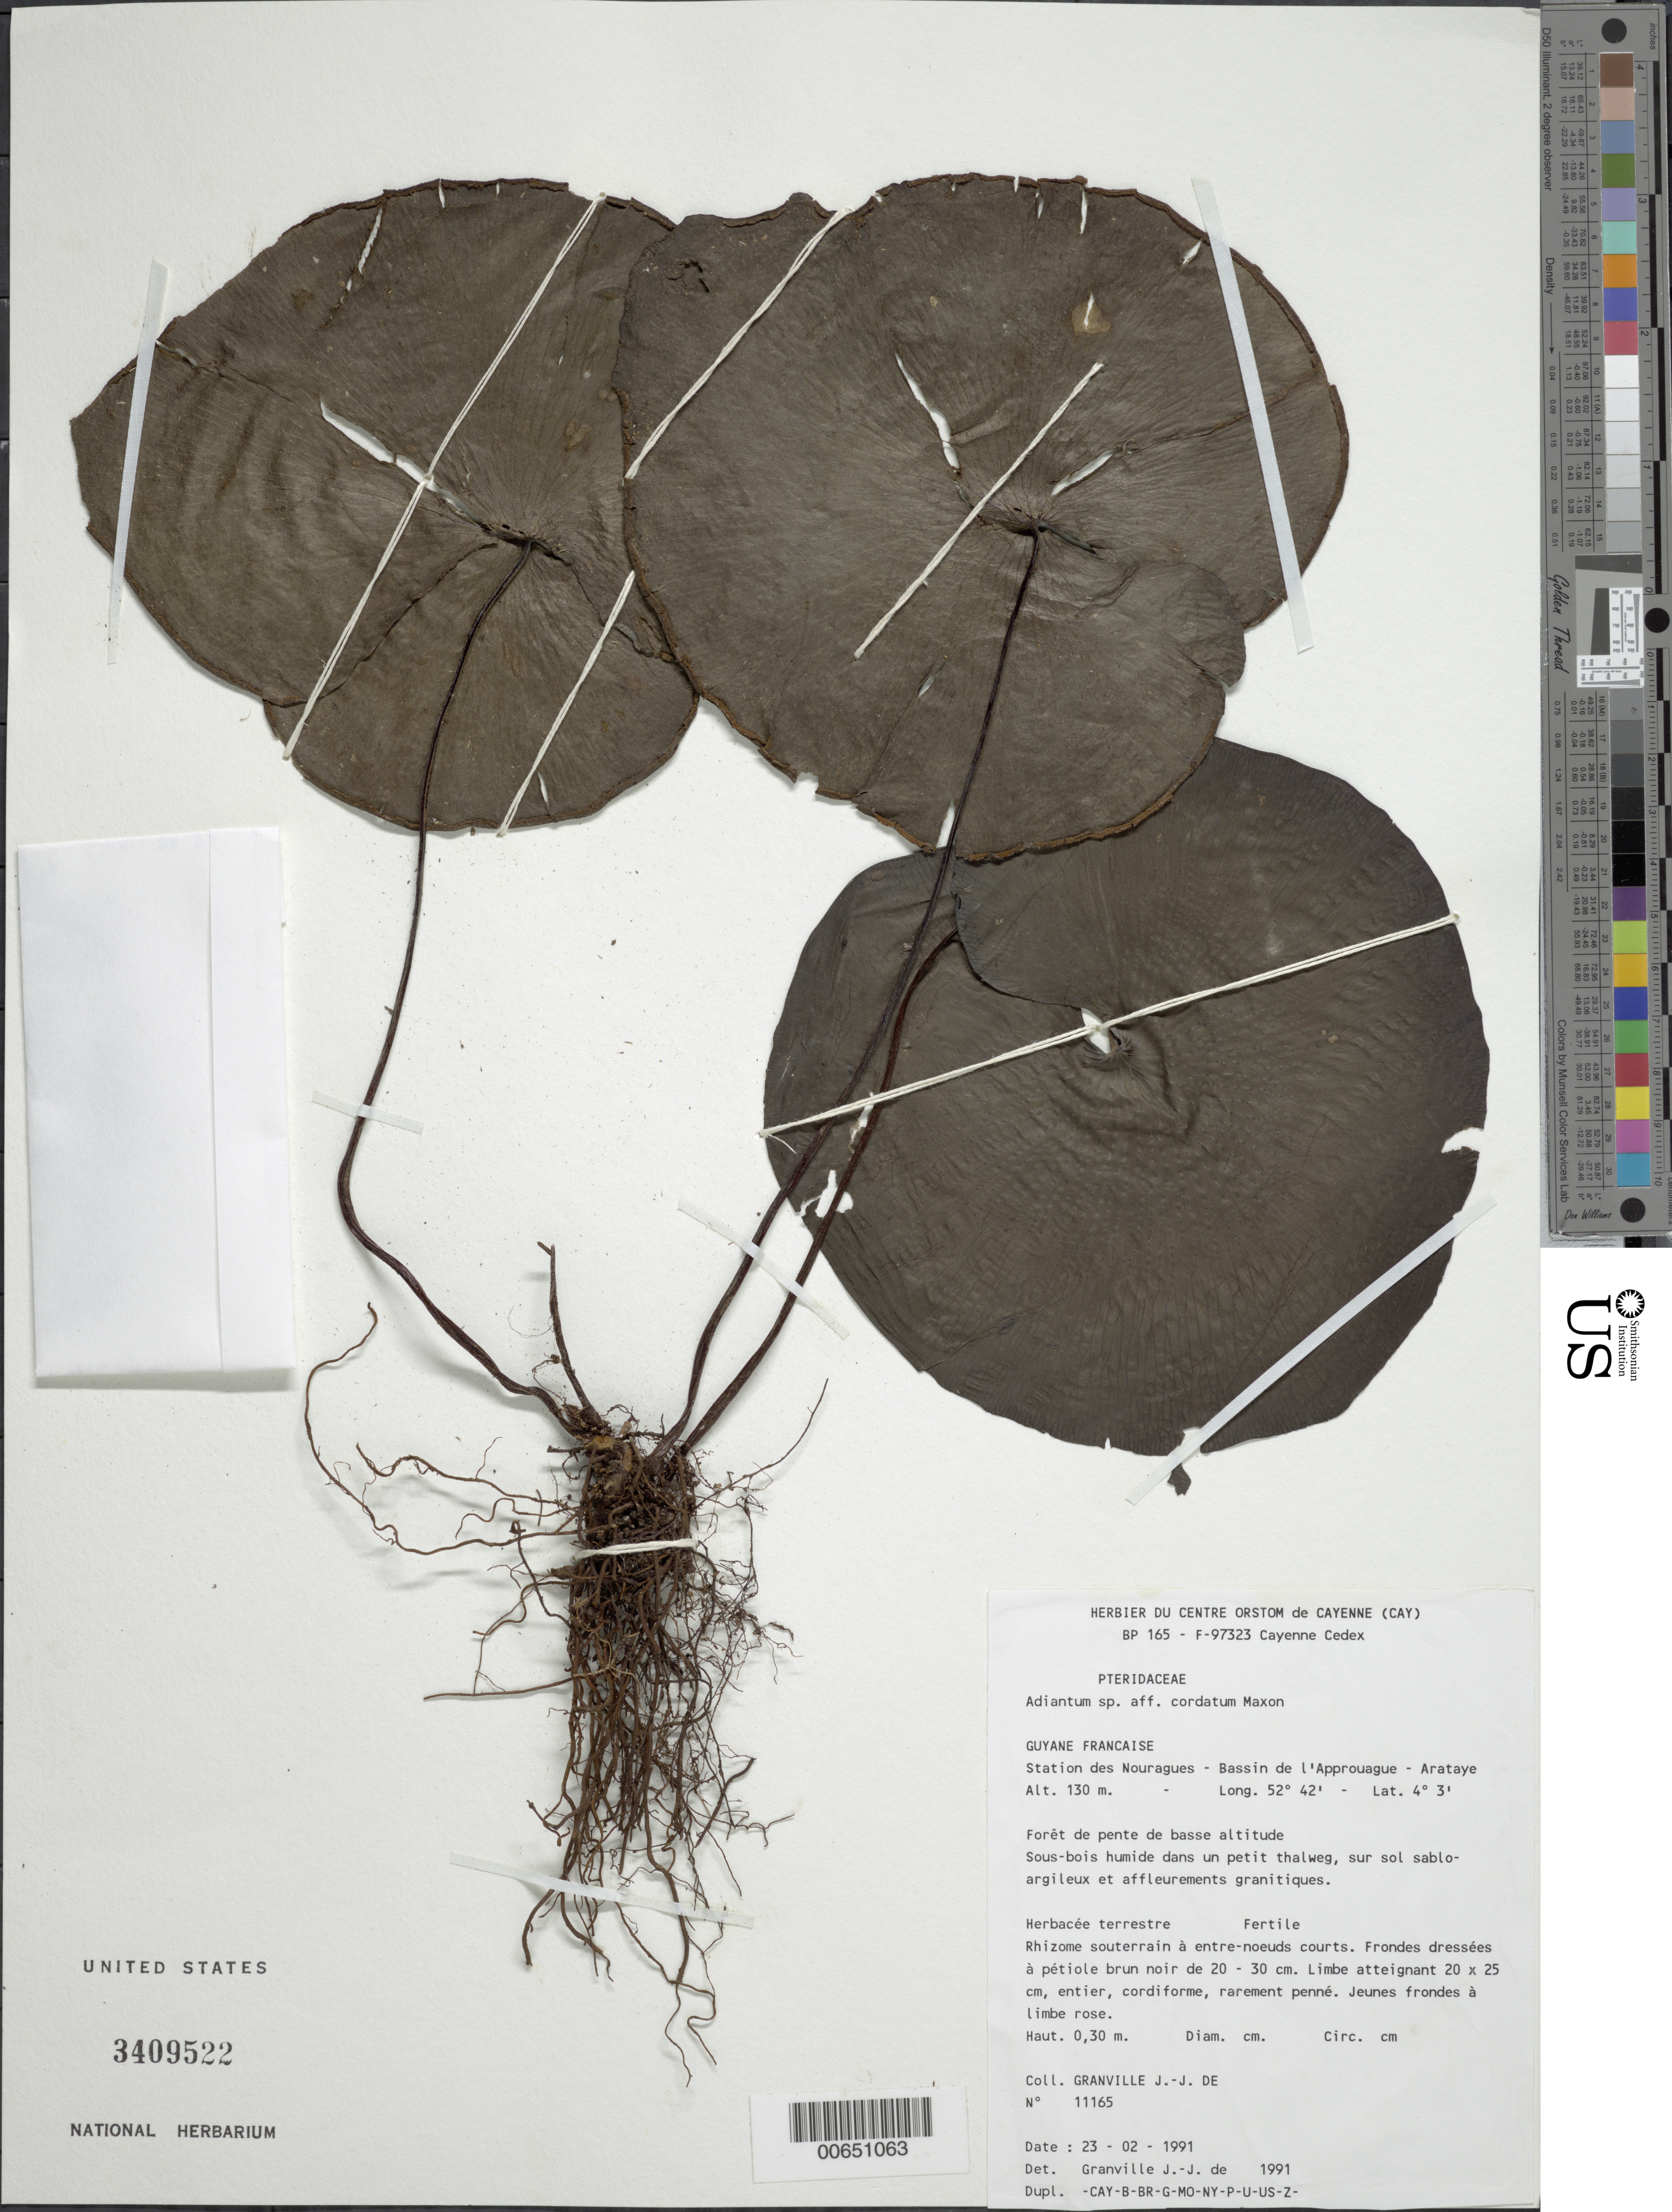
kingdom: Plantae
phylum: Tracheophyta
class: Polypodiopsida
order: Polypodiales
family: Pteridaceae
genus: Adiantum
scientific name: Adiantum cordatum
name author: Maxon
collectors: J.-J. de Granville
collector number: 11165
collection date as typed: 23-Feb-91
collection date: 1991-02-23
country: French Guiana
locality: Station des Nouragues, Bassin de l'Approuague, Arataye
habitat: Forêt de pente de basse altitude, sous-bois humide dans un petit thalweg, sur sol sablo-argileaux et affleurments granitiques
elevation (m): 130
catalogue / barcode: US 3409522